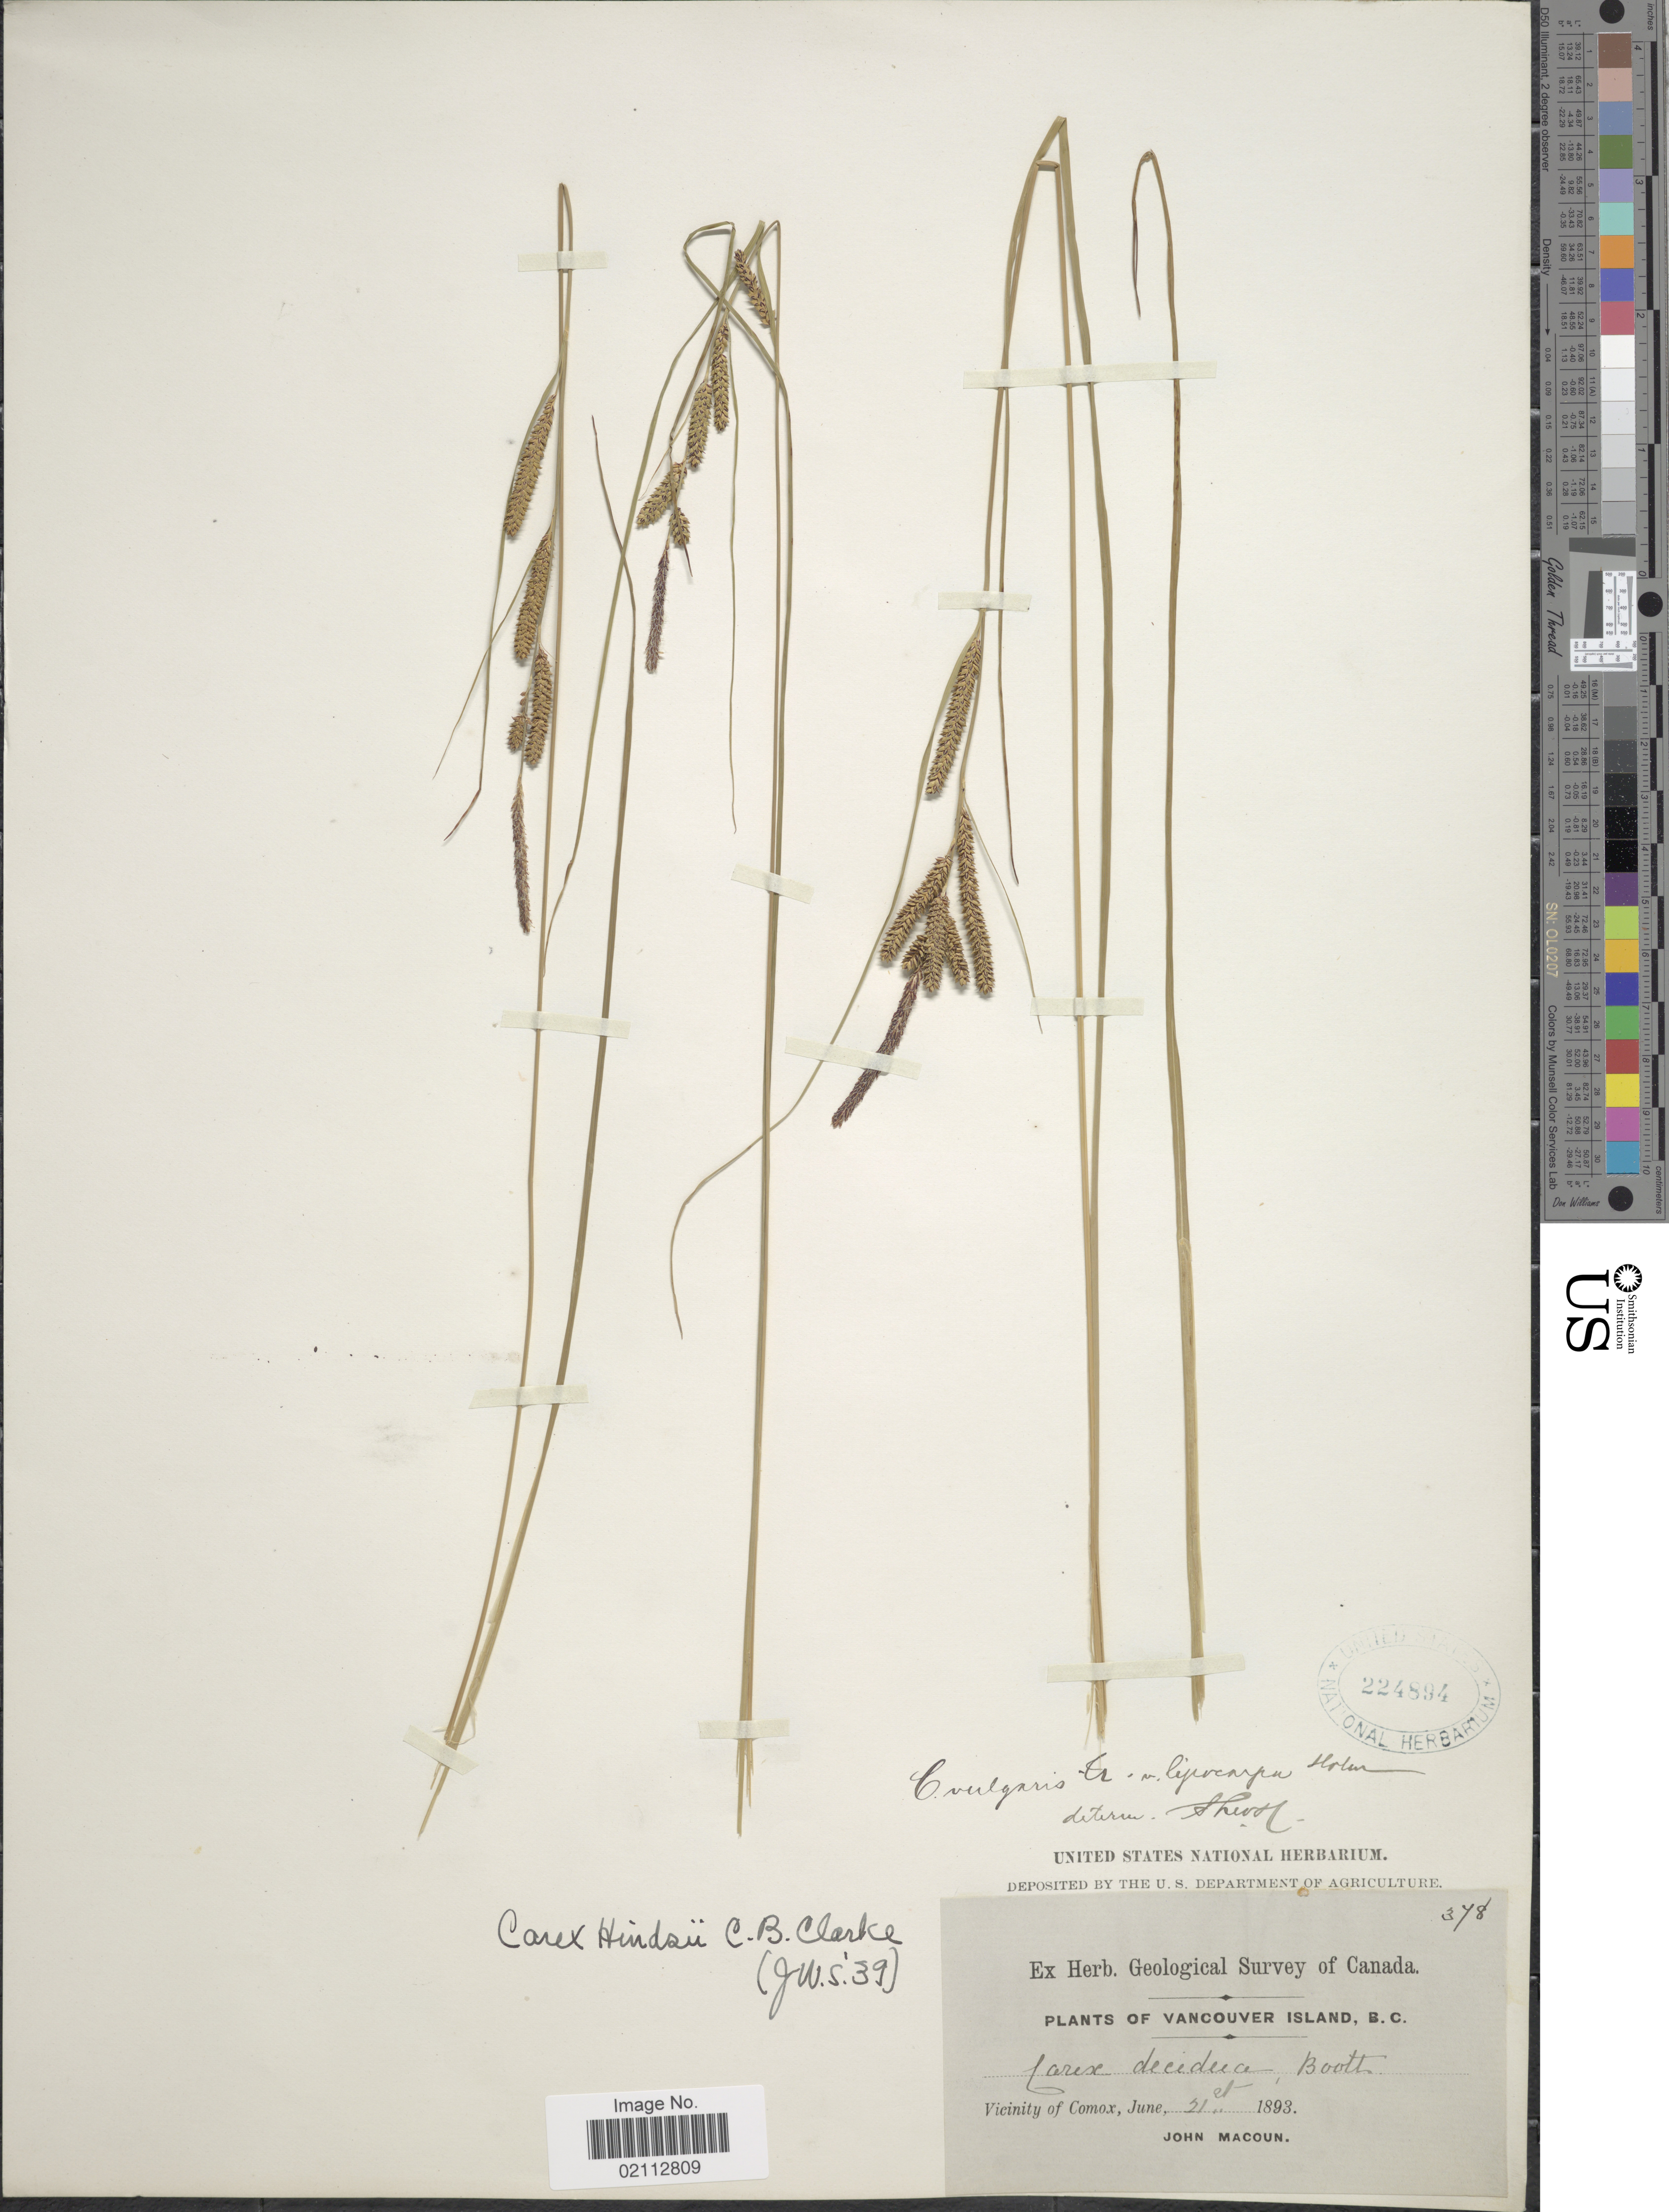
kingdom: Plantae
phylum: Tracheophyta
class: Liliopsida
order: Poales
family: Cyperaceae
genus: Carex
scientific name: Carex kelloggii var. limnophila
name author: (Holm) B.L. Wilson & R.E. Brainerd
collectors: J. Macoun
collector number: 378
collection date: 1893-06-21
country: Canada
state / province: British Columbia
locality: Vancouver Island. Vicinity of Comox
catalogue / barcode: US 224894